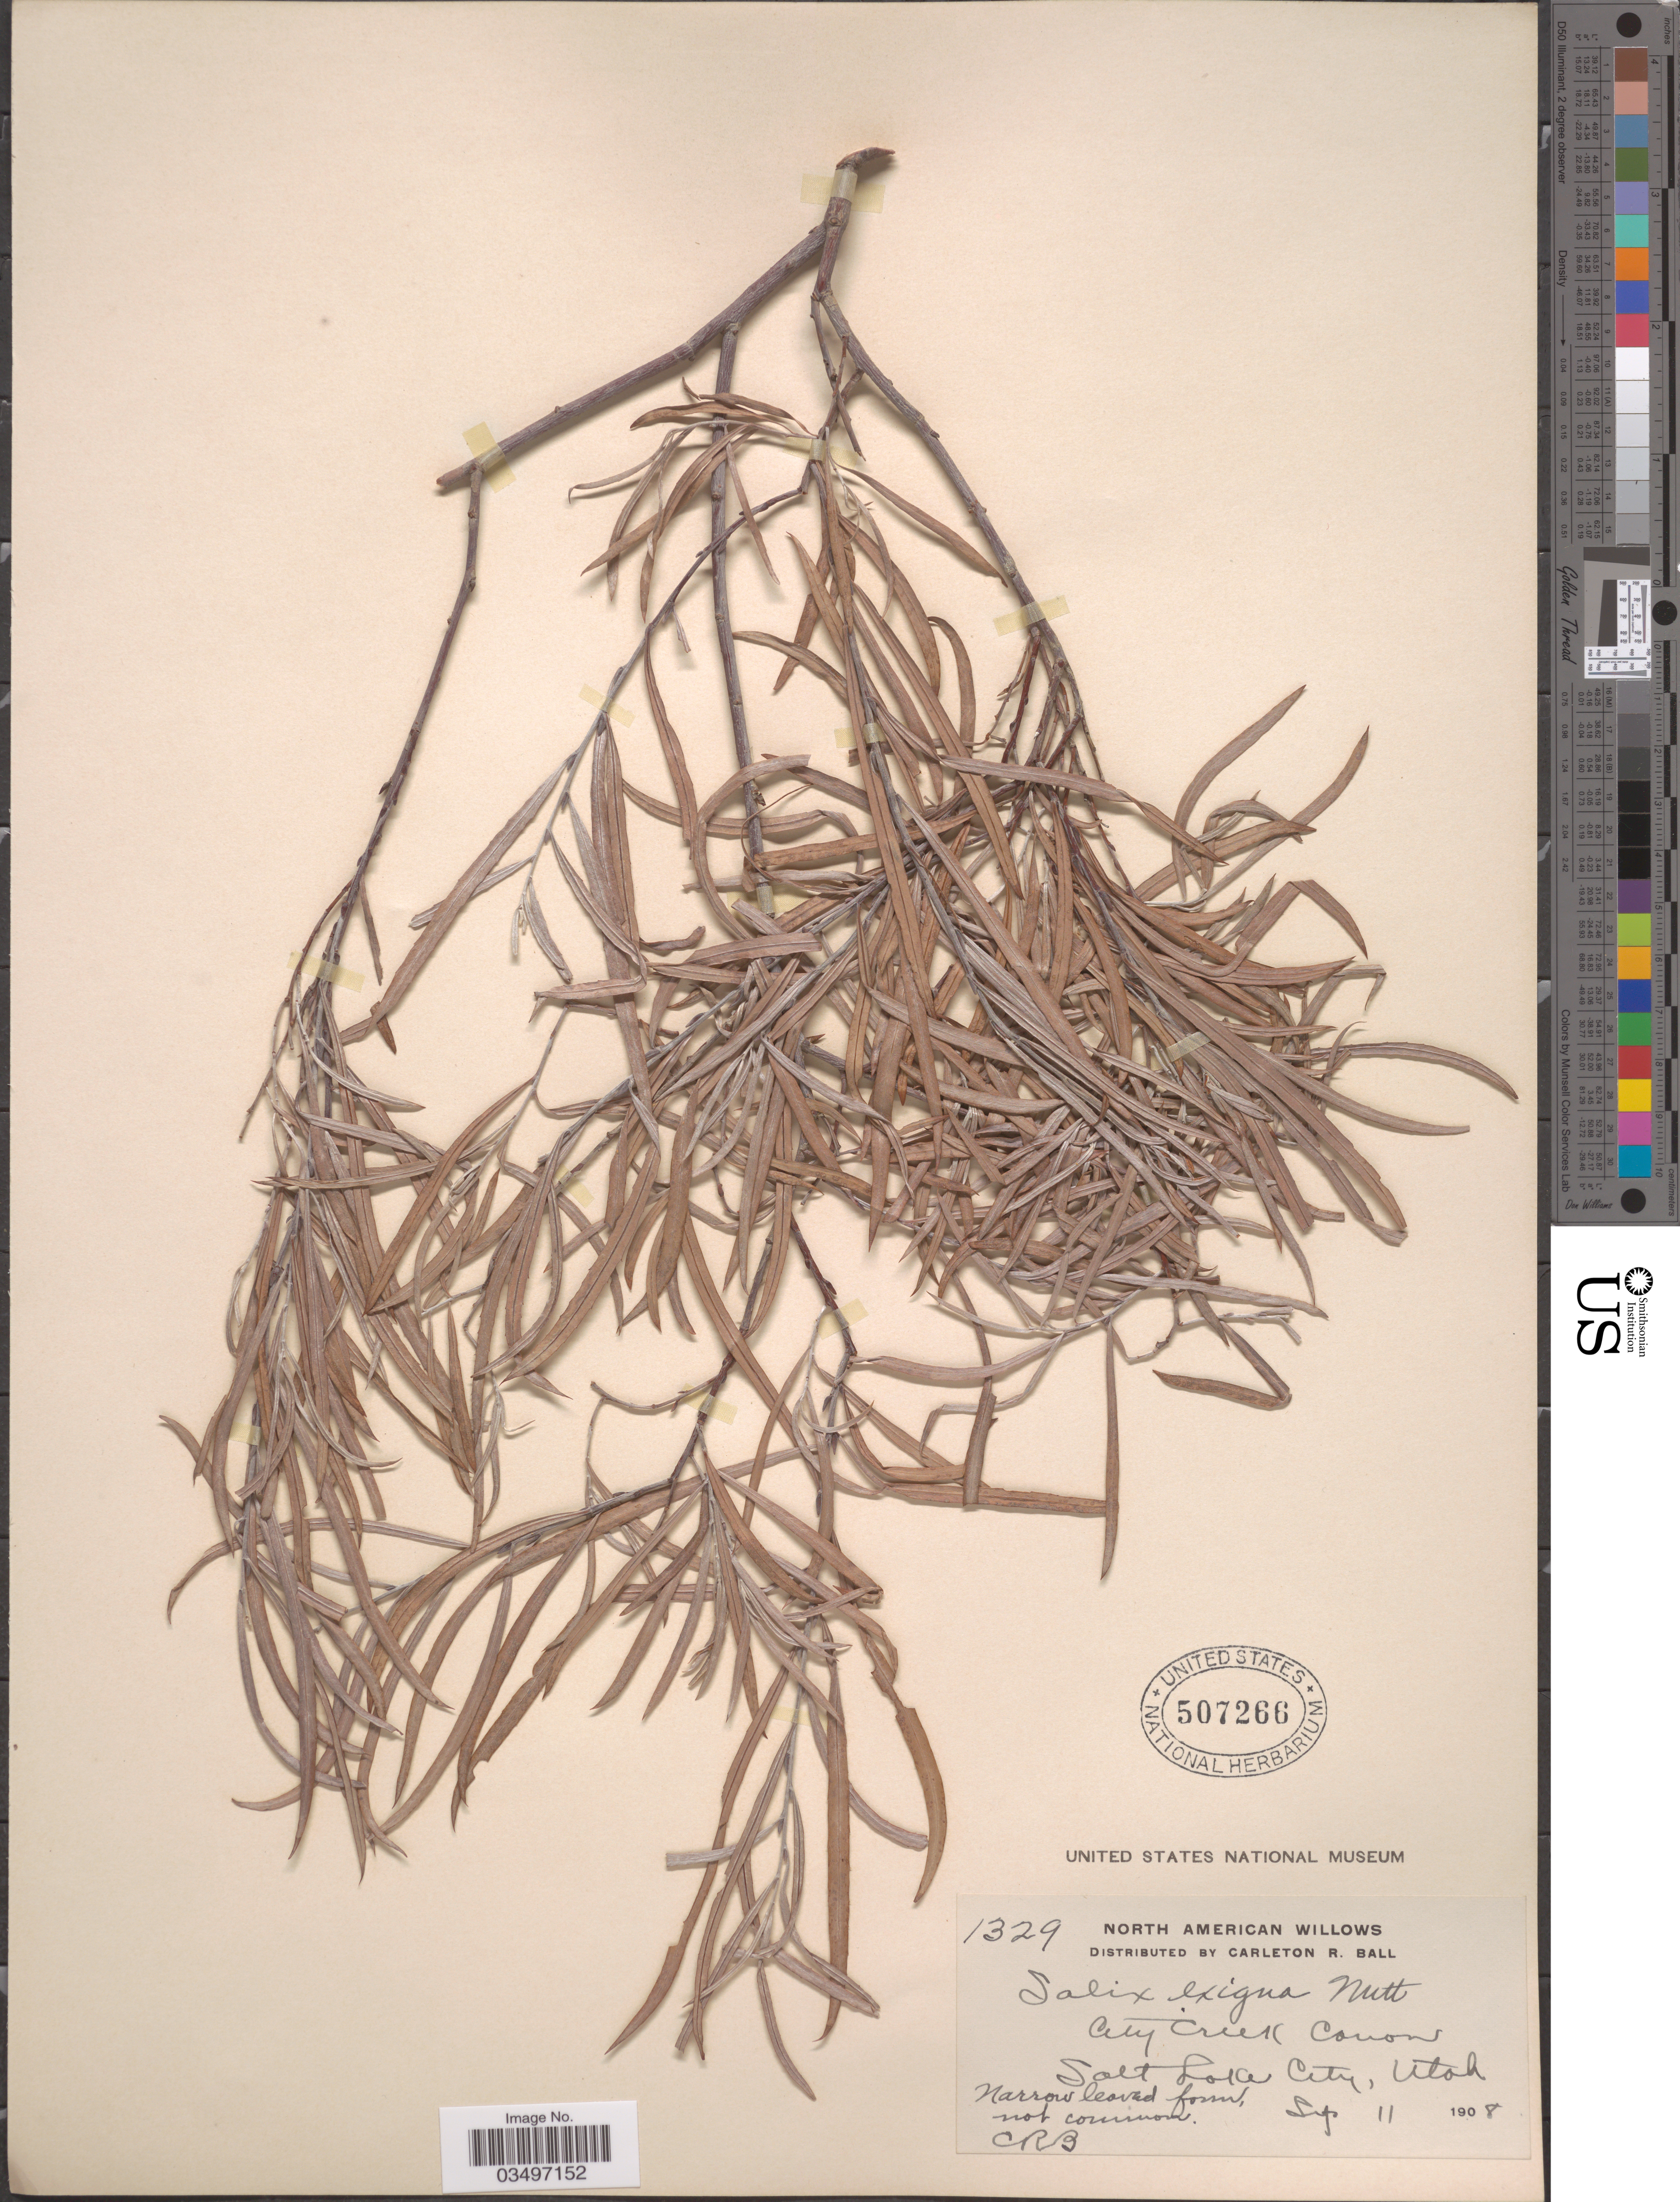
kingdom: Plantae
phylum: Tracheophyta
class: Magnoliopsida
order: Malpighiales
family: Salicaceae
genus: Salix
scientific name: Salix exigua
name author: Nutt.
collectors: C. R. Ball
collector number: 1329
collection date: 1908-09-11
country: United States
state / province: Utah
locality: City Creek Canon, Salt Lake City.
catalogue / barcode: US 507266